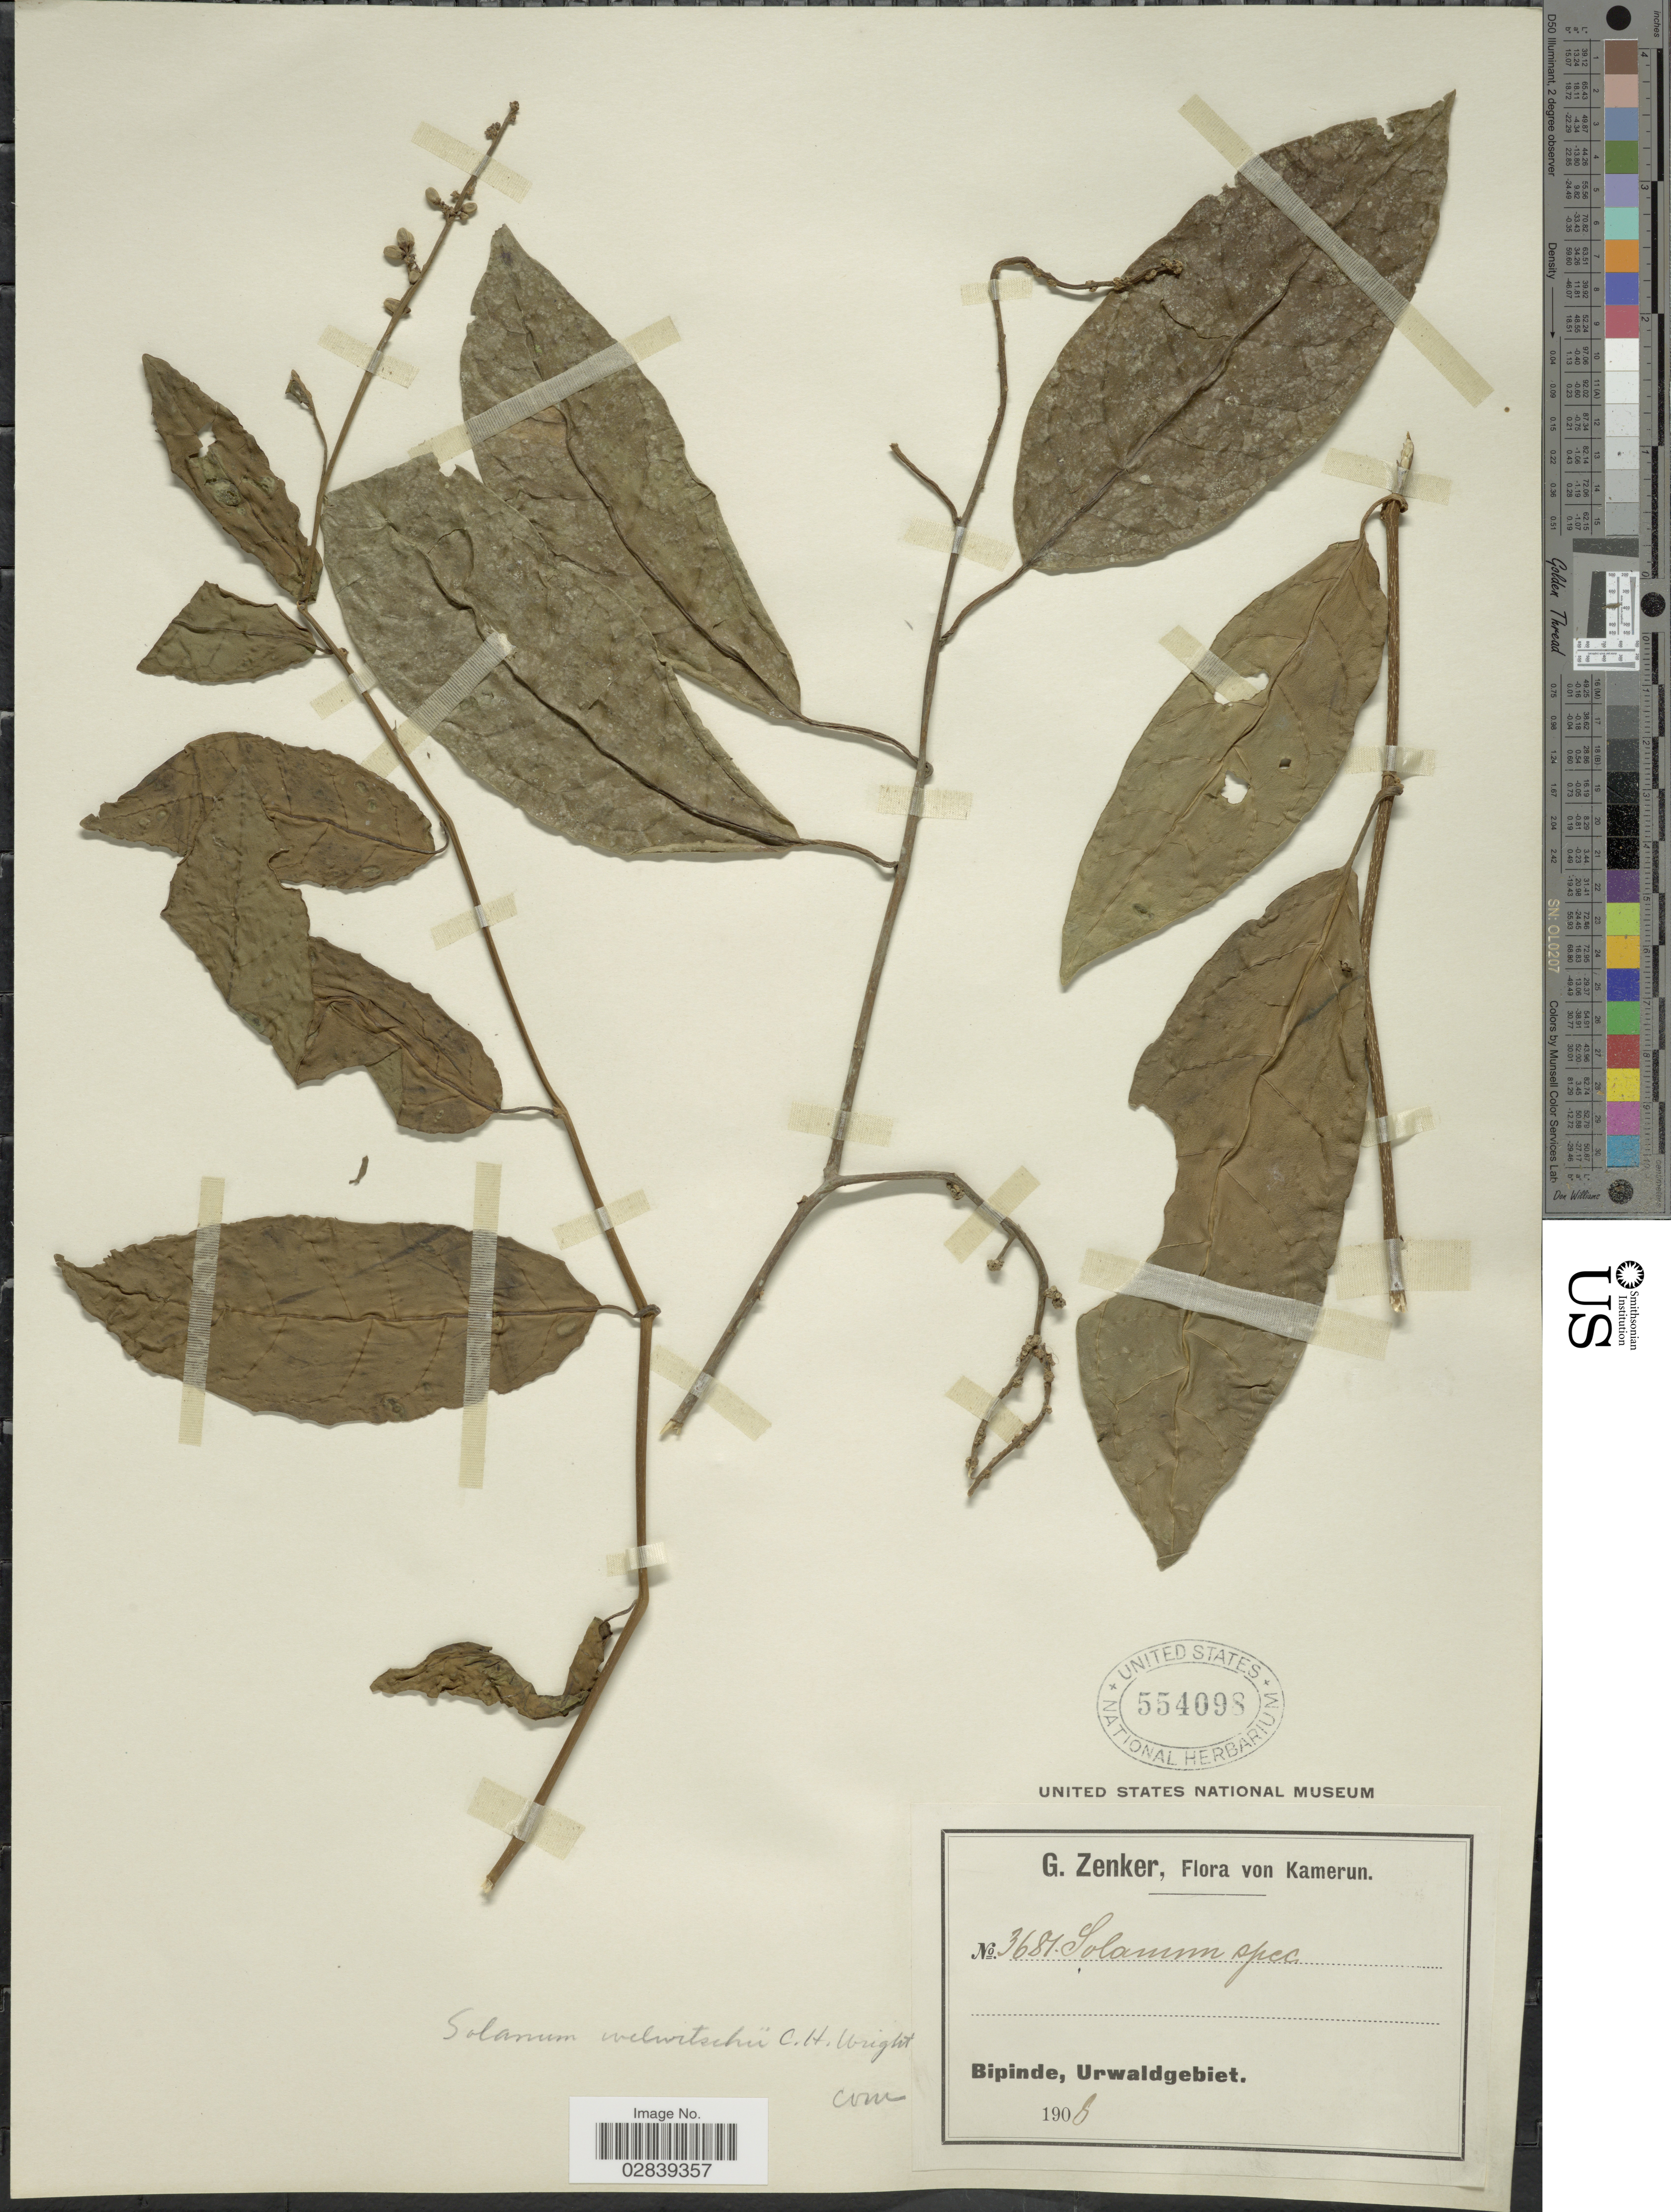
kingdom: Plantae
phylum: Tracheophyta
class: Magnoliopsida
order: Solanales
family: Solanaceae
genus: Solanum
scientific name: Solanum welwitschii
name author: C.H. Wright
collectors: G. A. Zenker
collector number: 3681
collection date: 1908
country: Cameroon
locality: Bipinde, Urwaldgebiet.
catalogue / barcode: US 554098